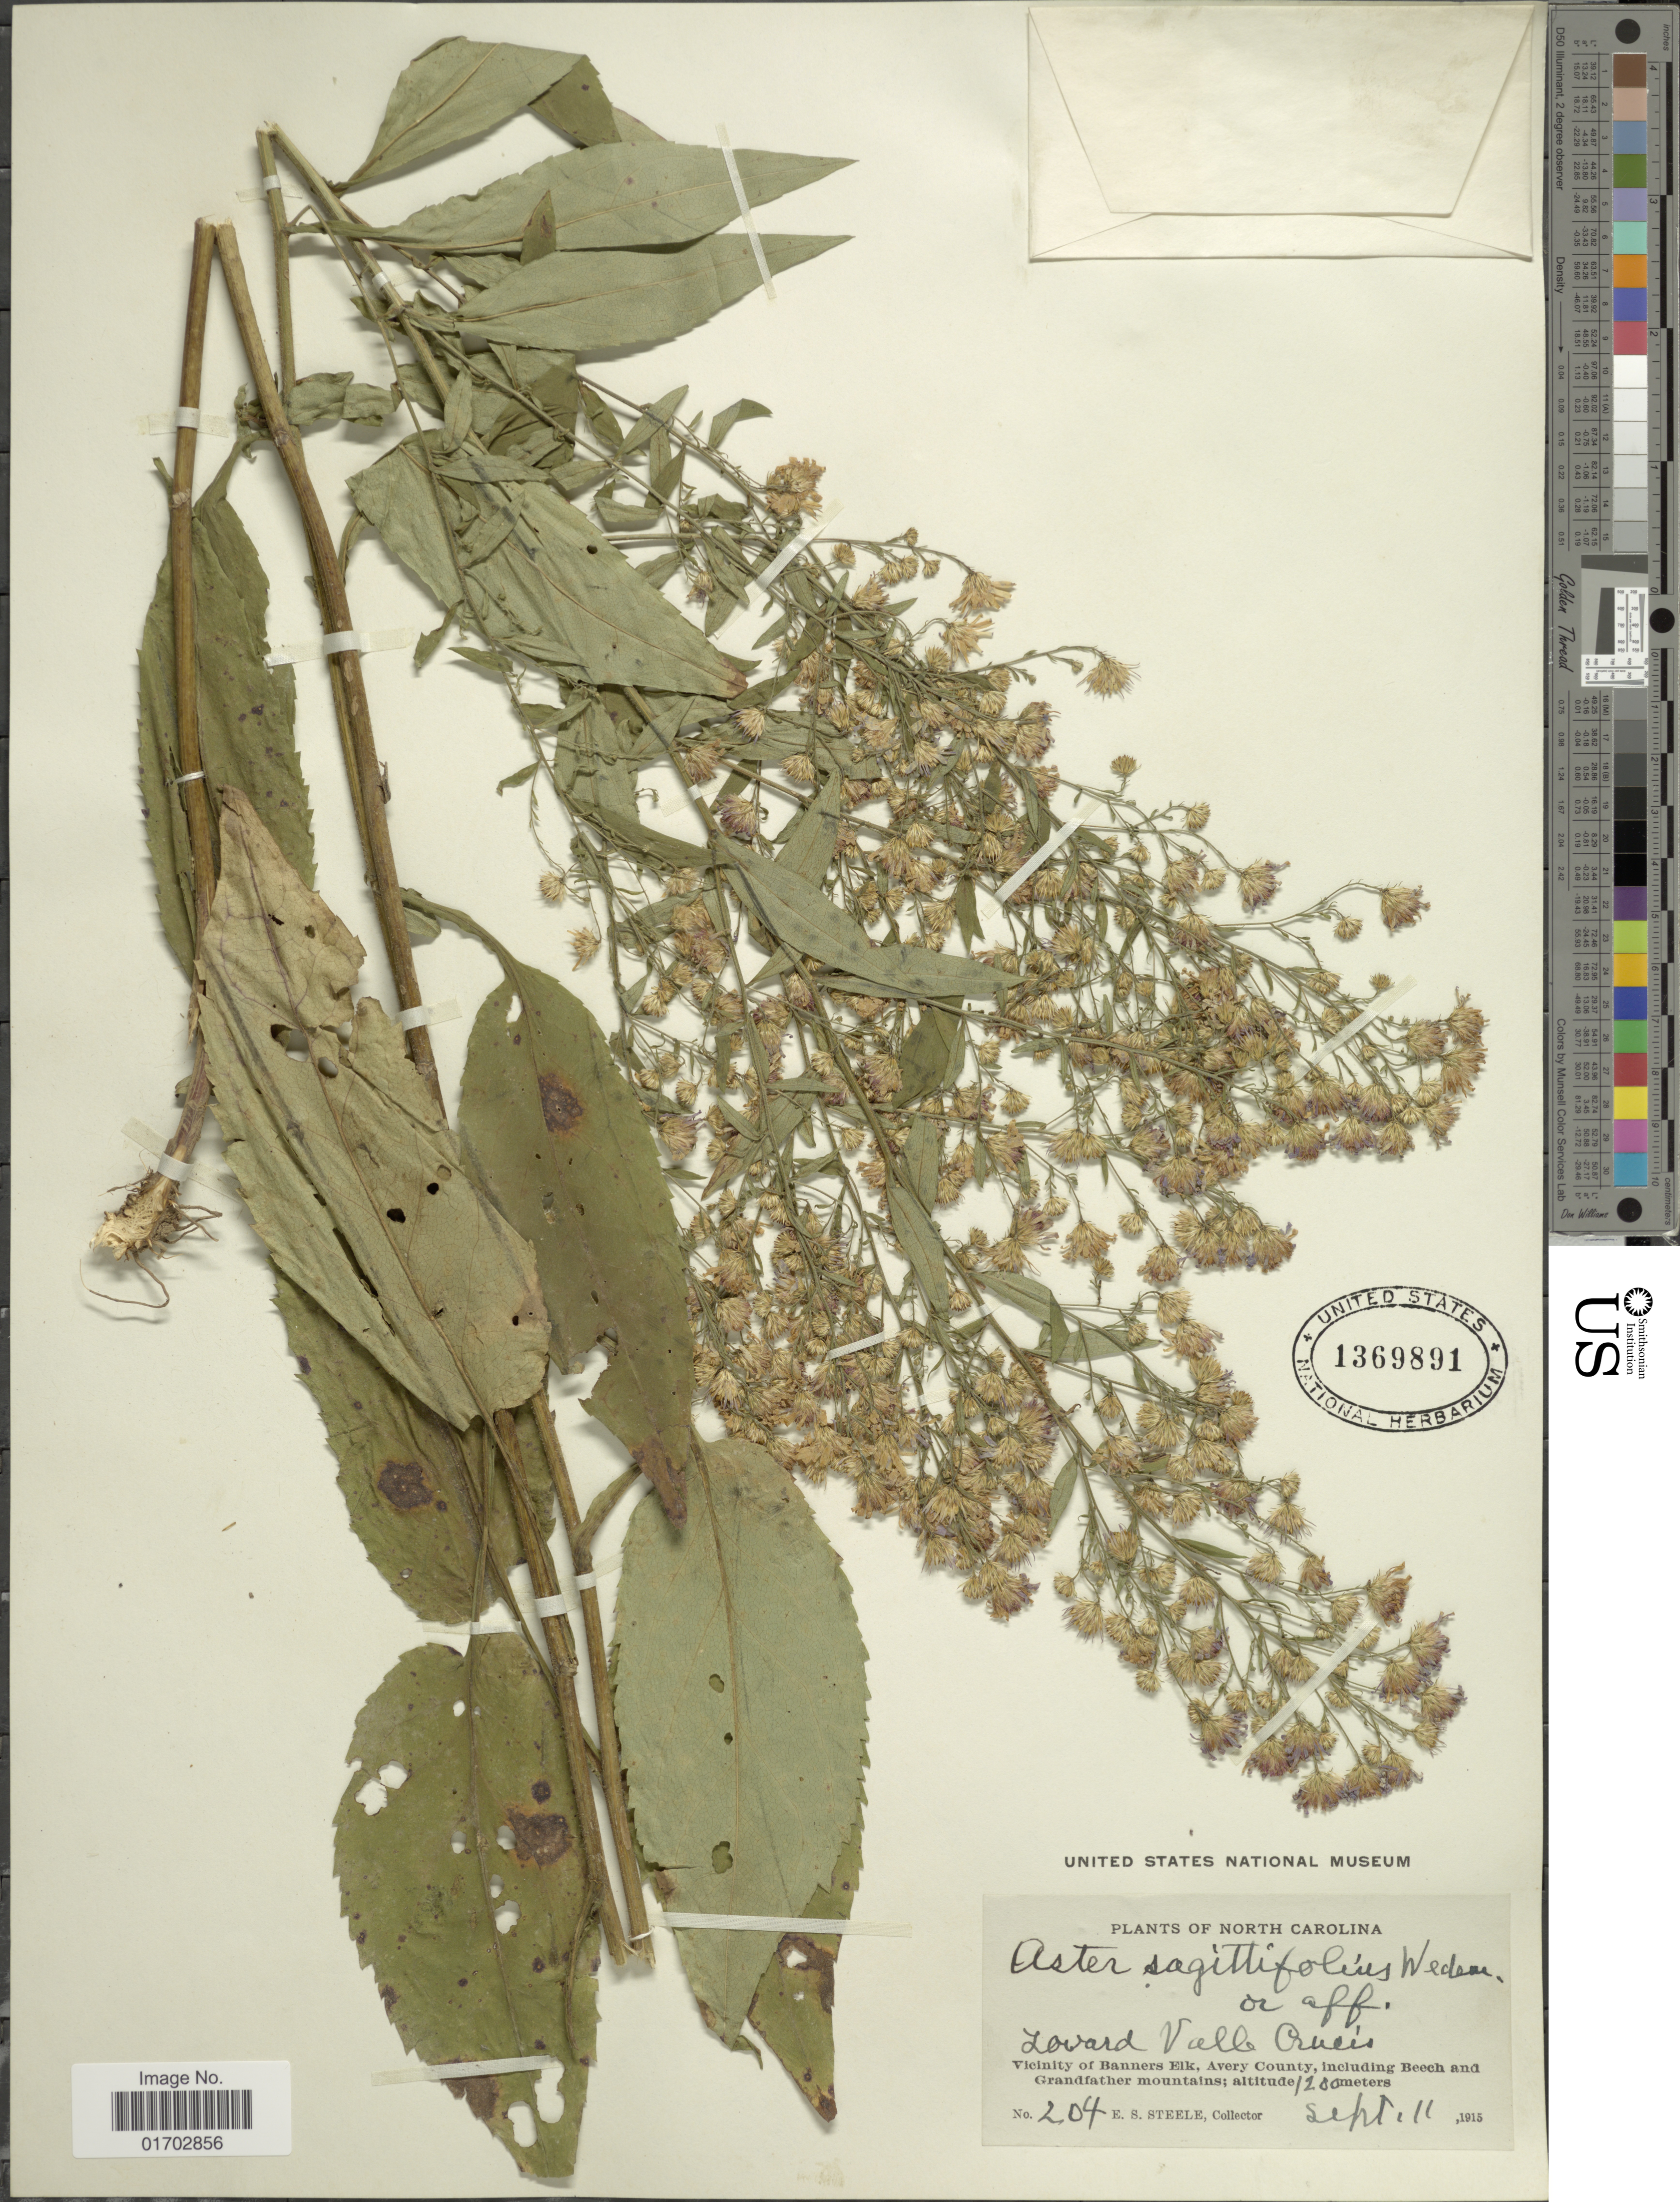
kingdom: Plantae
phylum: Tracheophyta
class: Magnoliopsida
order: Asterales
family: Asteraceae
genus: Symphyotrichum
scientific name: Symphyotrichum sagittifolium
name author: (Wedem. ex Willd.) G.L. Nesom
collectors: E. Steele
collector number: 204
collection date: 1915-09-11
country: United States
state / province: North Carolina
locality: Toward Valle Prueis, vicinity of Banners Elk, Avery County, including Beech and Grandfather mountains.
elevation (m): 1280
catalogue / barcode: US 1369891